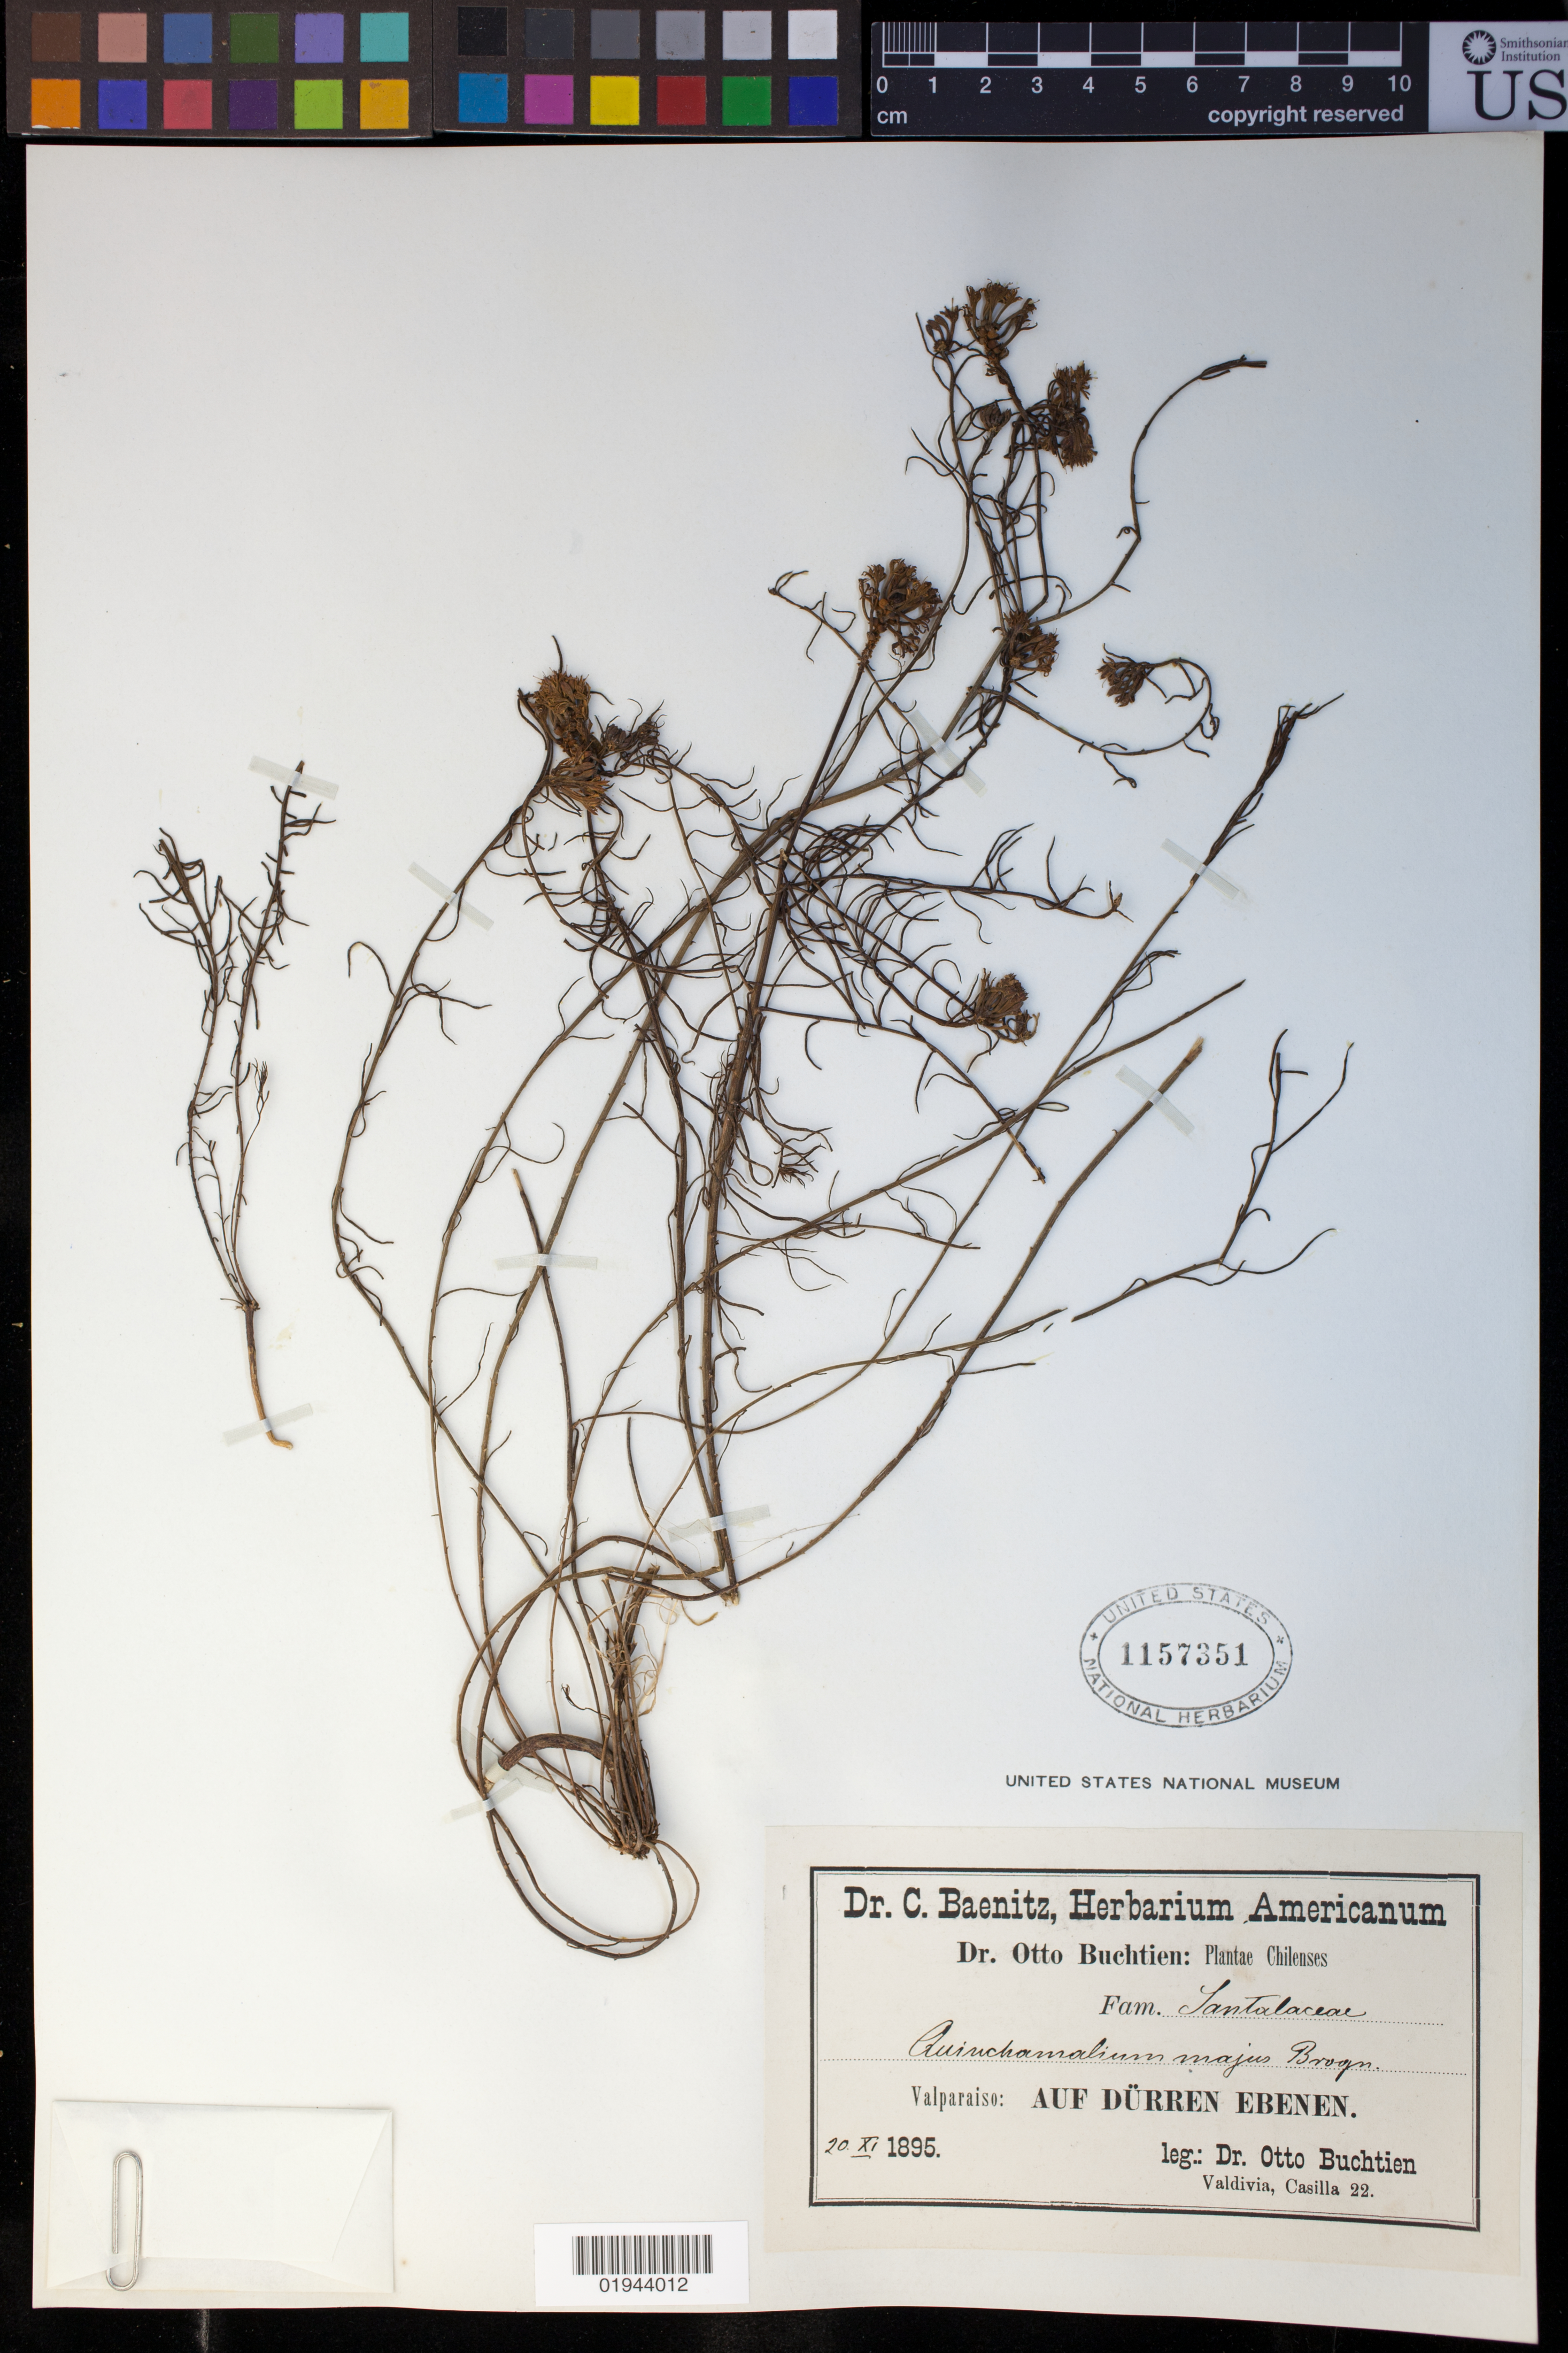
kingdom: Plantae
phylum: Tracheophyta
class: Magnoliopsida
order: Santalales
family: Schoepfiaceae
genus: Quinchamalium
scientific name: Quinchamalium majus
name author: Brongn.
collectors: O. Buchtien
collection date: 1895-11-20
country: Chile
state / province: Valparaíso (V)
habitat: On arid plains [auf dürren ebenen]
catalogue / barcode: US 1157351